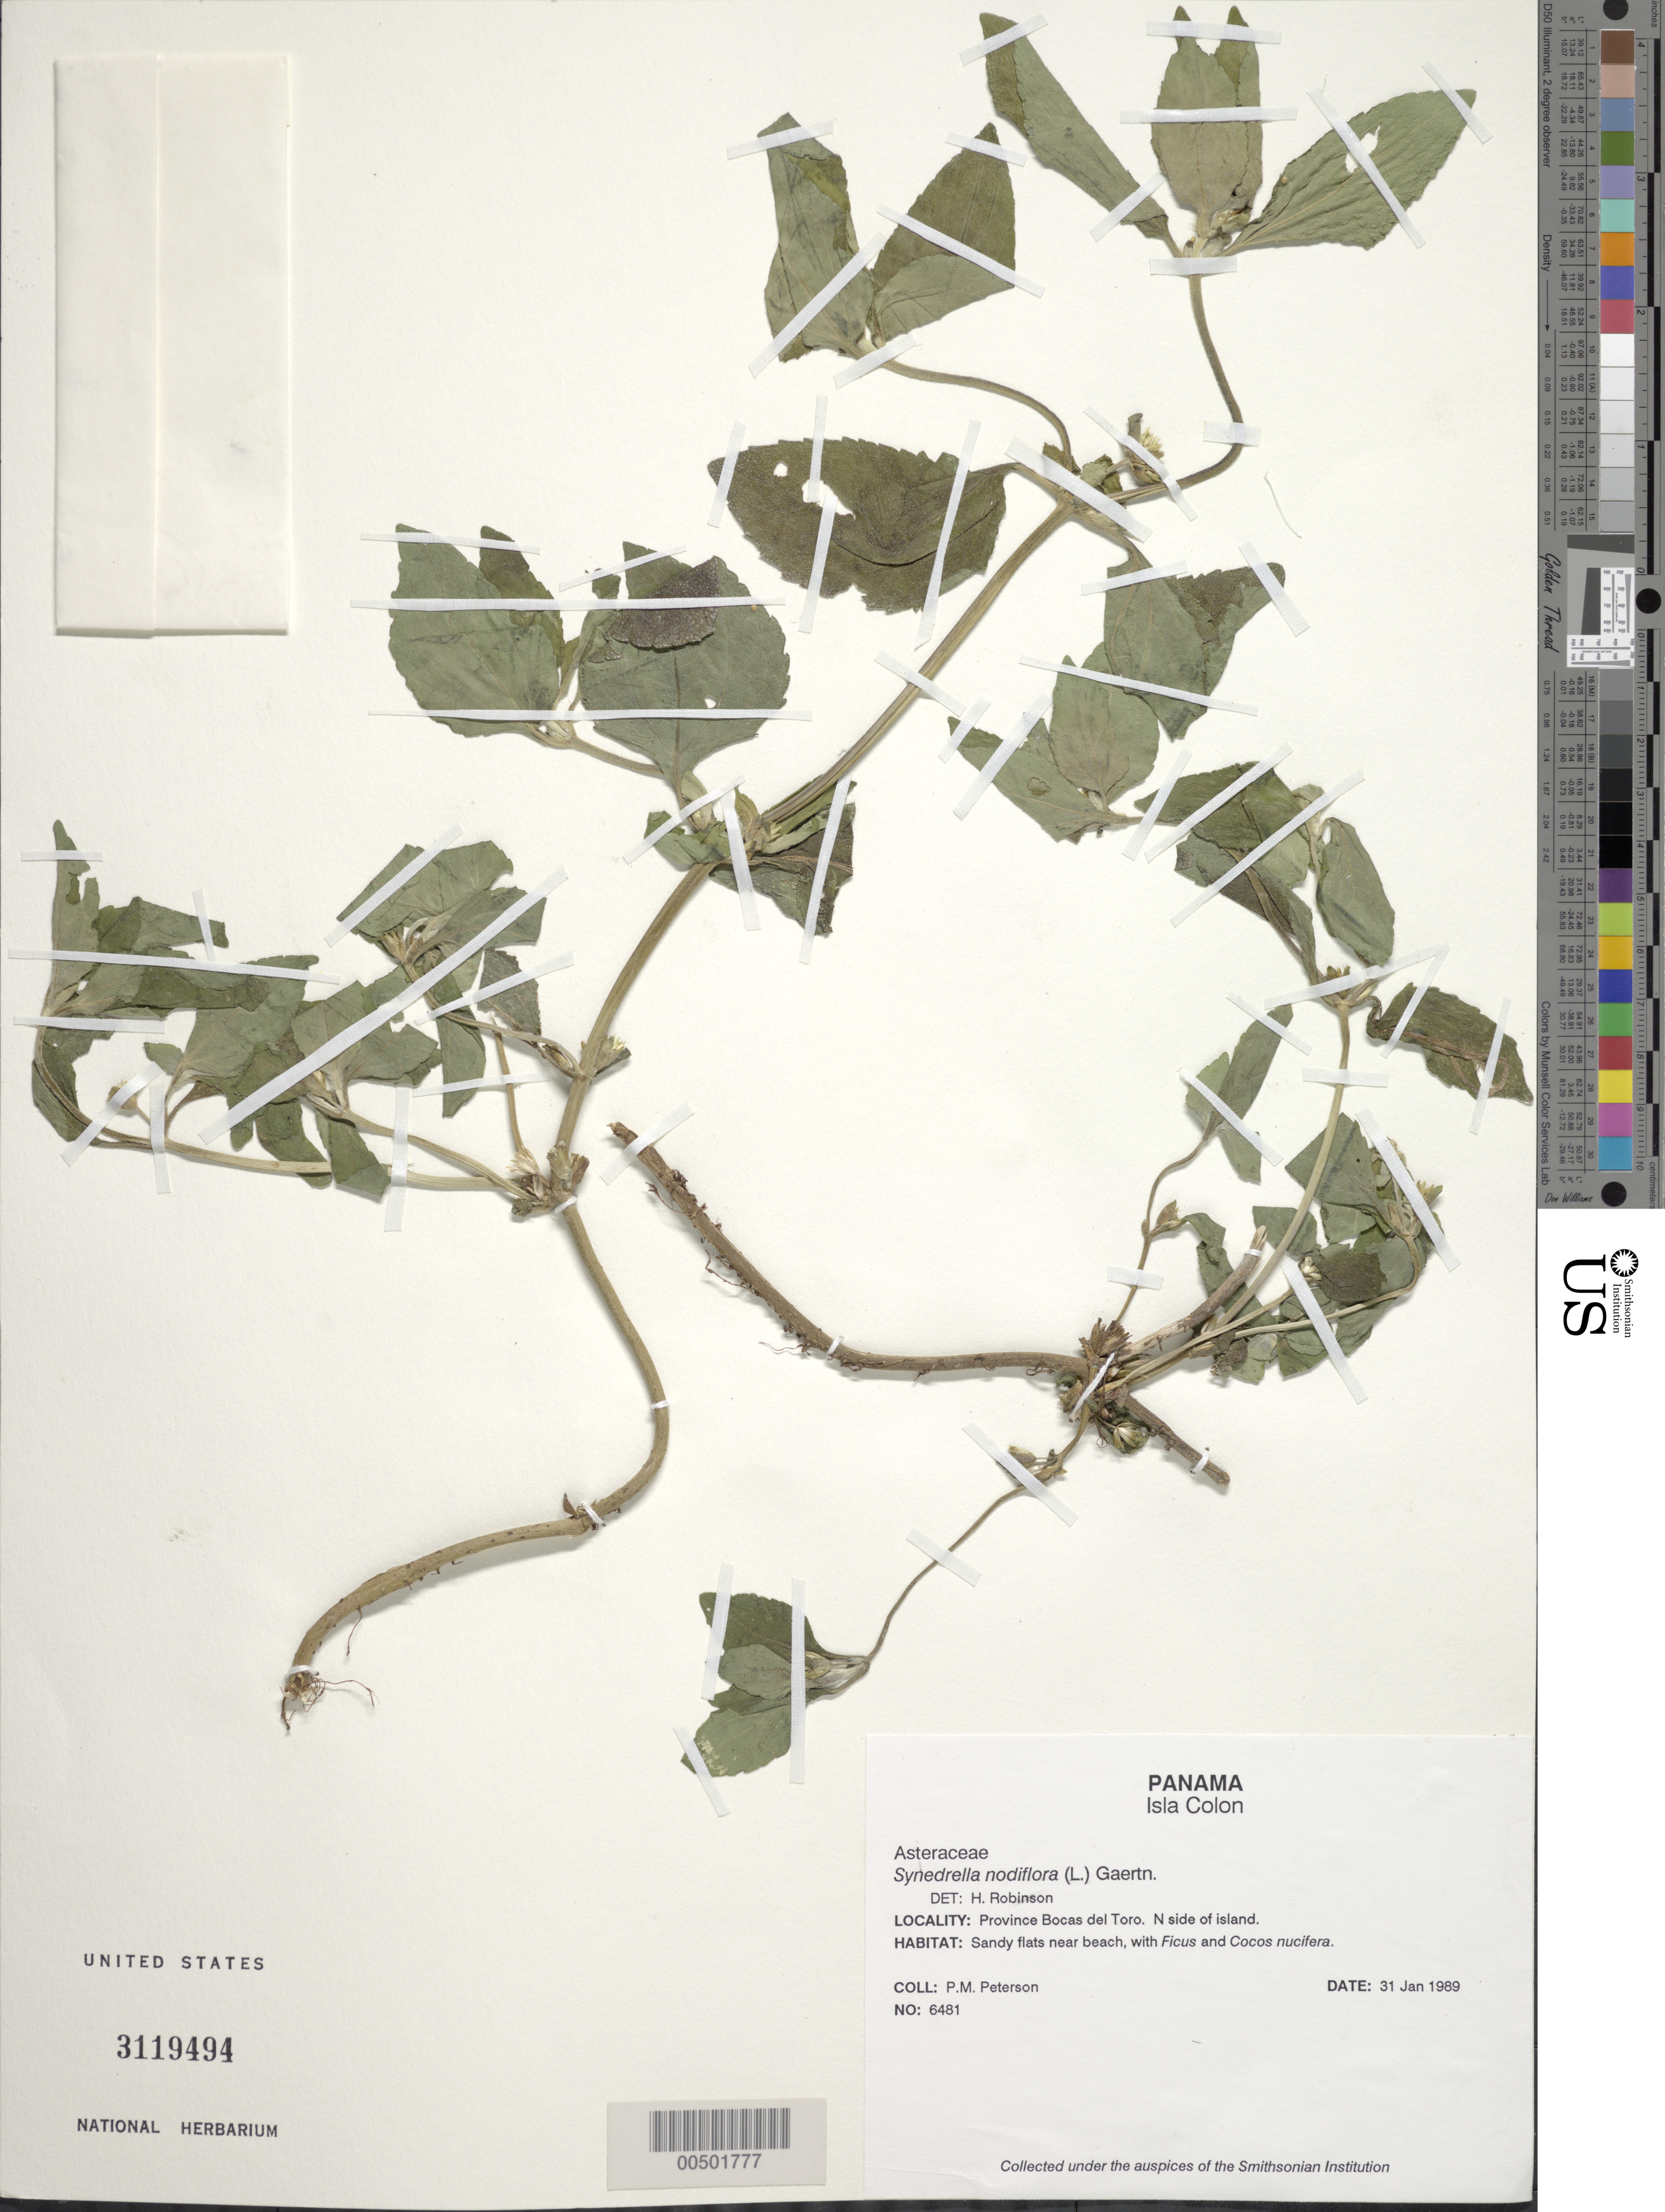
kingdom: Plantae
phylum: Tracheophyta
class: Magnoliopsida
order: Asterales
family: Asteraceae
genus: Synedrella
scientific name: Synedrella nodiflora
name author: (L.) Gaertn.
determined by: Robinson, Harold E., (US)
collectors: P. M. Peterson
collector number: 06481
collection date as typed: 31 Jan 1989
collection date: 1989-01-31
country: Panama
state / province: Bocas del Toro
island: Colón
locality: Isla Colon, N side of Island.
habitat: Sandy flats near beach, with Ficus and Cocos nucifera.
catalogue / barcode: US 3119494